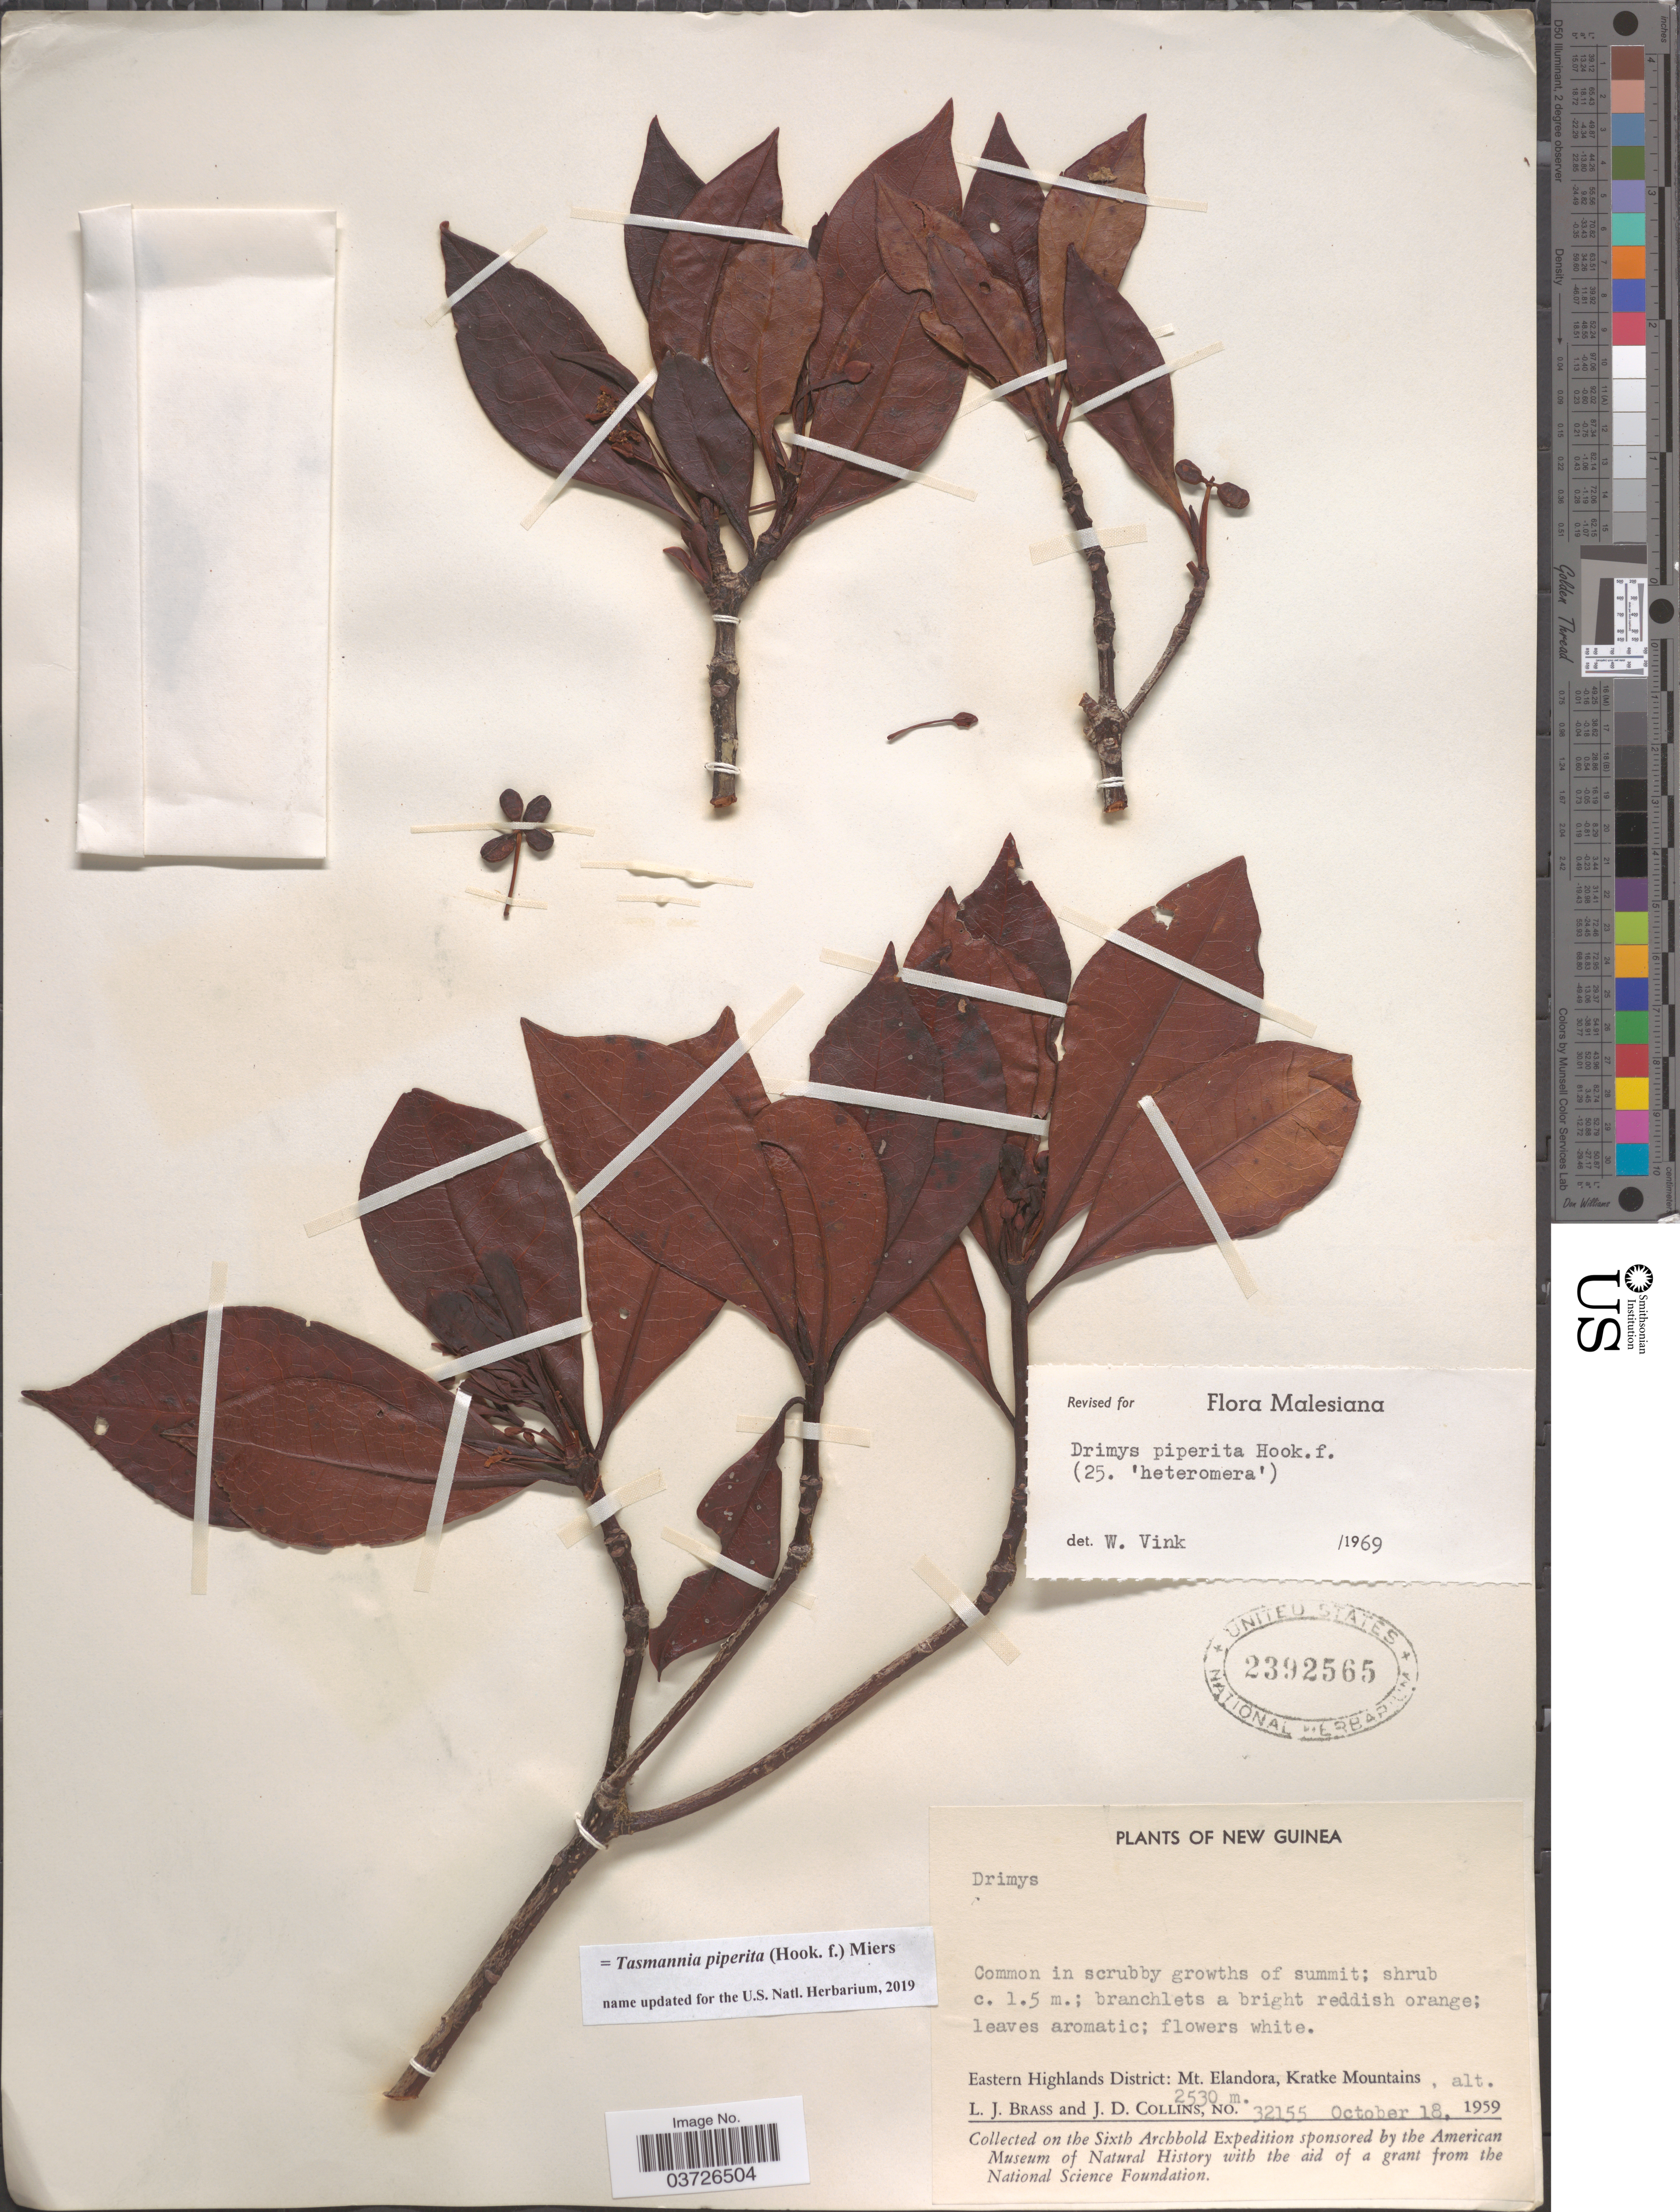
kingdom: Plantae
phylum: Tracheophyta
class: Magnoliopsida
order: Canellales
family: Winteraceae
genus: Tasmannia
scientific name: Tasmannia piperita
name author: (Hook. f.) Miers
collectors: L. J. Brass & J. Collins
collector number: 32155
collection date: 1959-10-18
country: Papua New Guinea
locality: New Guinea. Eastern Highlands District: Mt. Elandora, Kratke Mountains.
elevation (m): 2530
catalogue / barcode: US 2392565